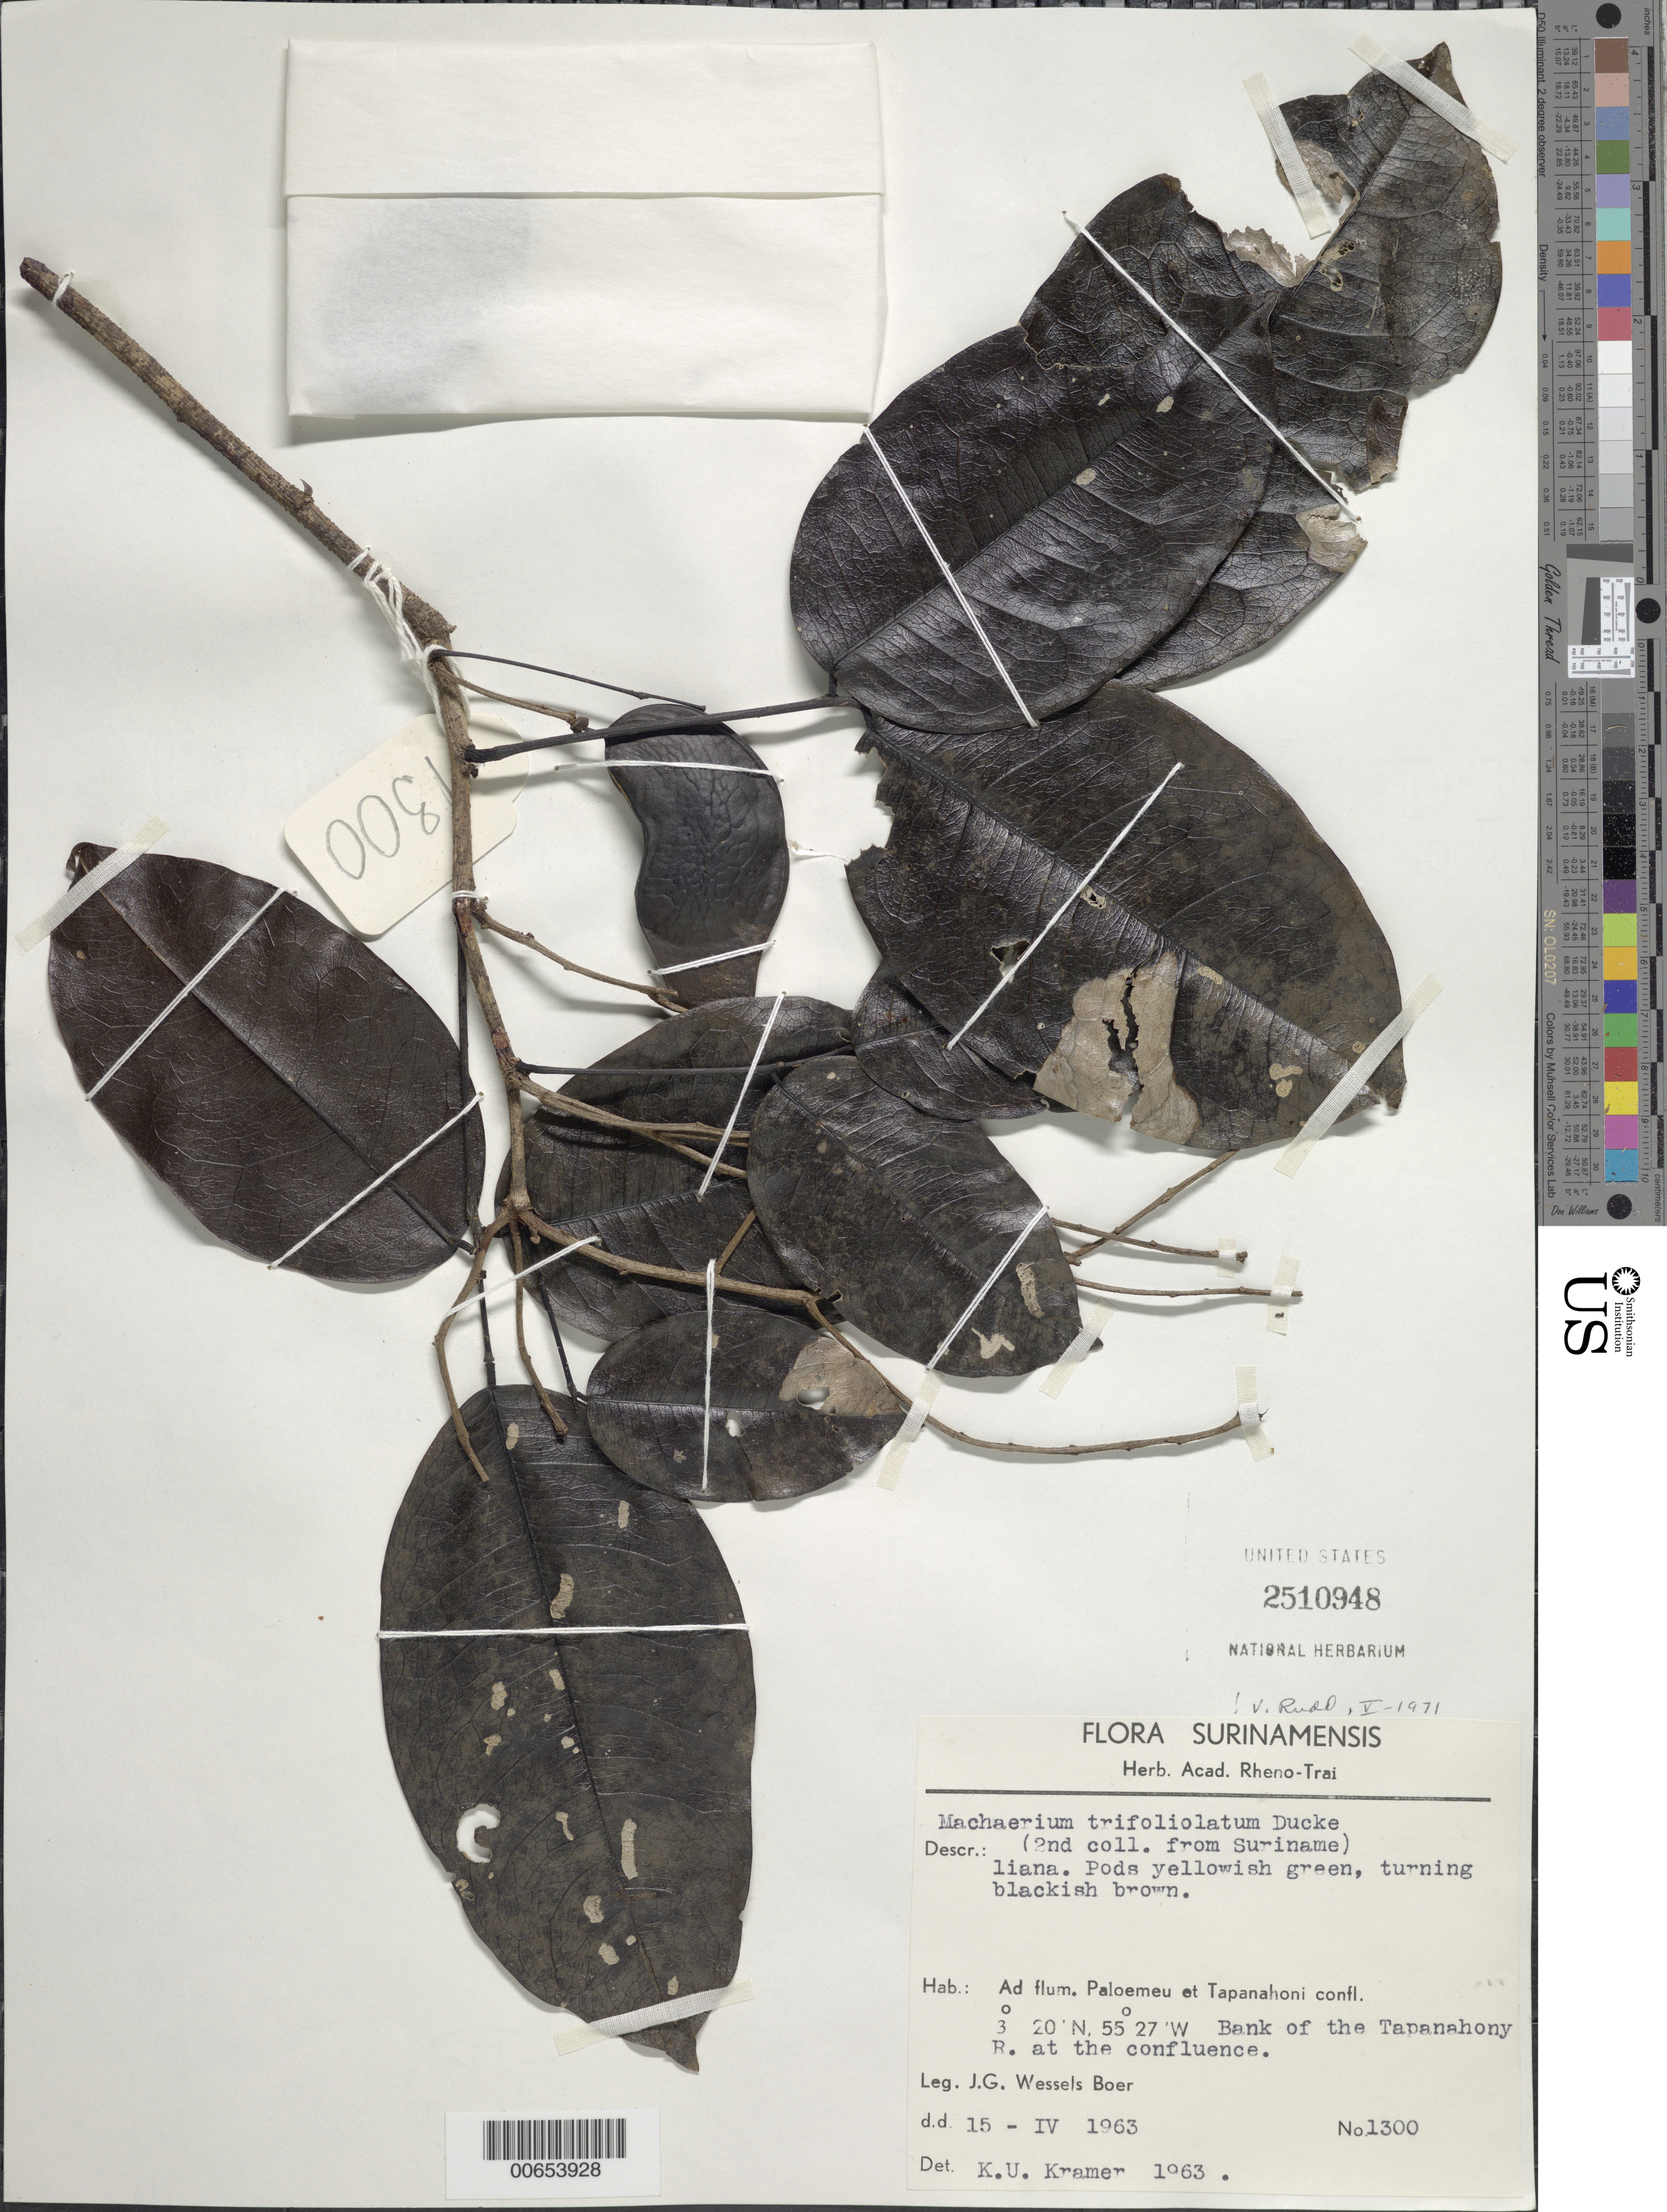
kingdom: Plantae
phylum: Tracheophyta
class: Magnoliopsida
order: Fabales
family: Fabaceae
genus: Machaerium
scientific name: Machaerium trifoliolatum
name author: Ducke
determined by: Rudd, V. E.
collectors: J. G. Wessels Boer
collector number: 1300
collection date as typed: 15-Apr-63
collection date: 1963-04-15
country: Suriname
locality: Ad flum. Paloemeu et Tapanahoni confl.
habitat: Riverbank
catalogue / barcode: US 2510948